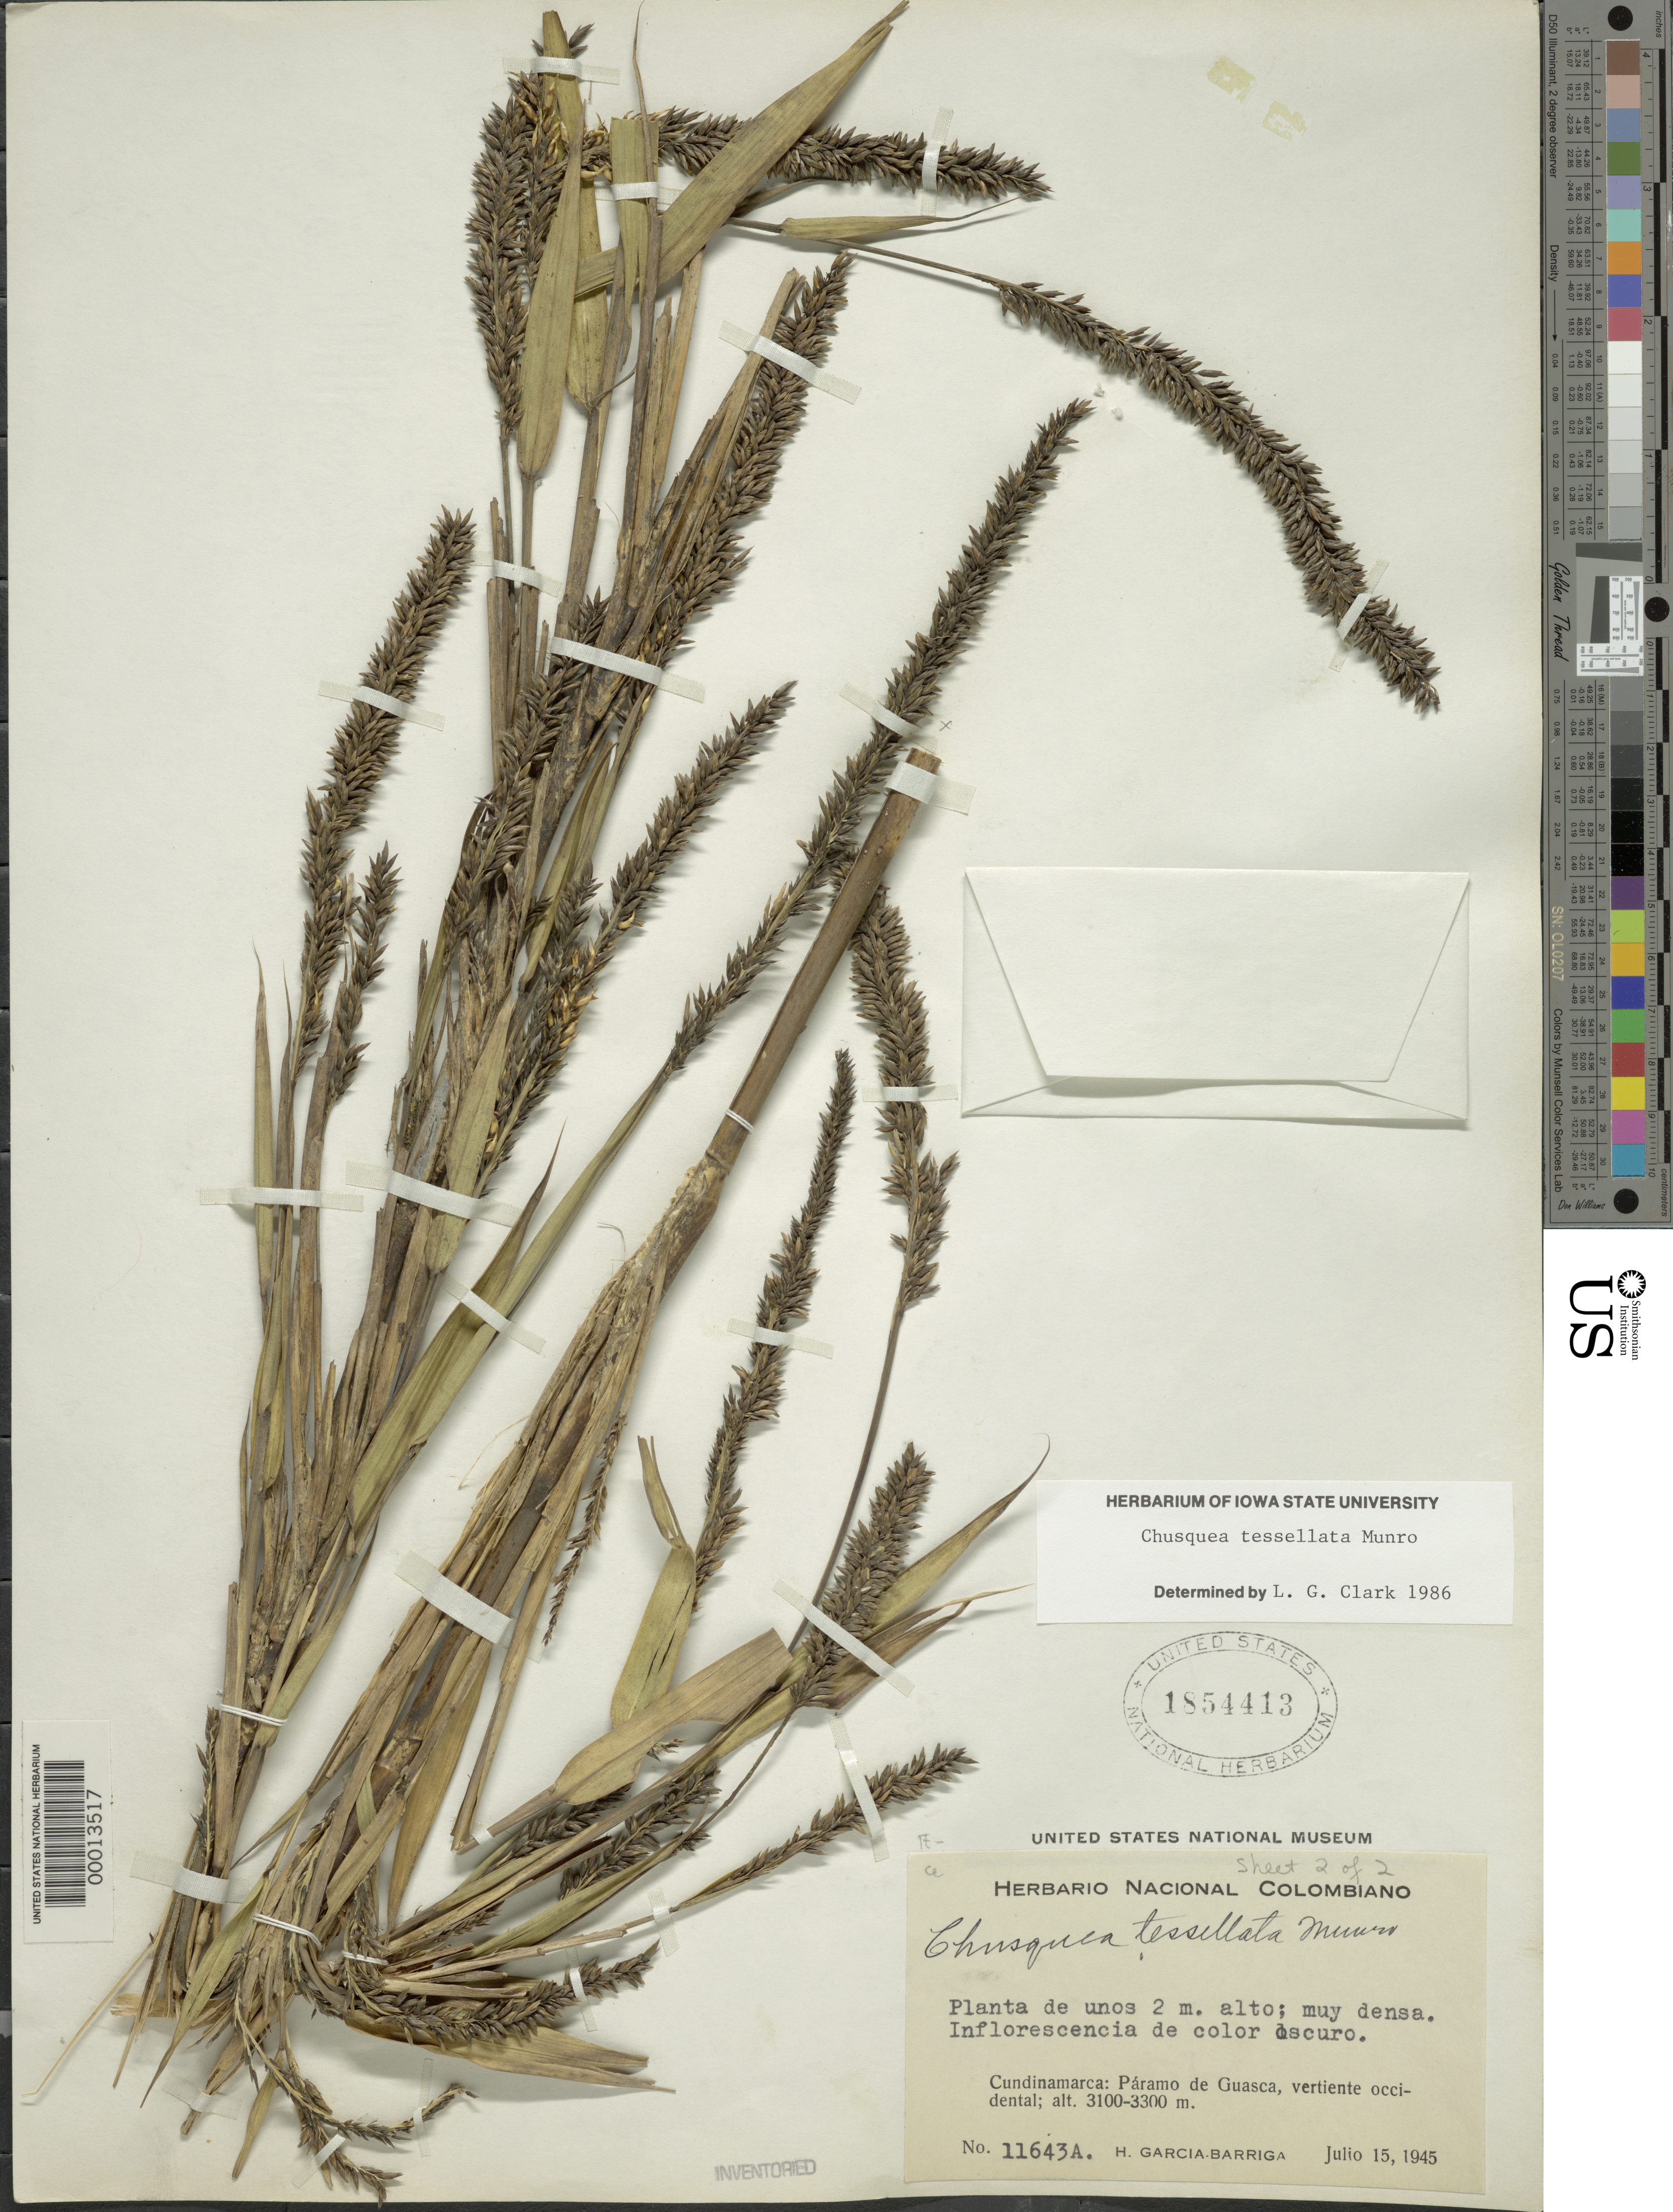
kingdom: Plantae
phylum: Tracheophyta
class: Liliopsida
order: Poales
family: Poaceae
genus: Chusquea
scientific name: Chusquea tessellata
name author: Munro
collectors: H. García Barriga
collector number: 11643 A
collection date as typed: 15 Jul 1945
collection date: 1945-07-15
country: Colombia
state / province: Cundinamarca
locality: Paramo de Guasca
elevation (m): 3100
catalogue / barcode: US 1854413